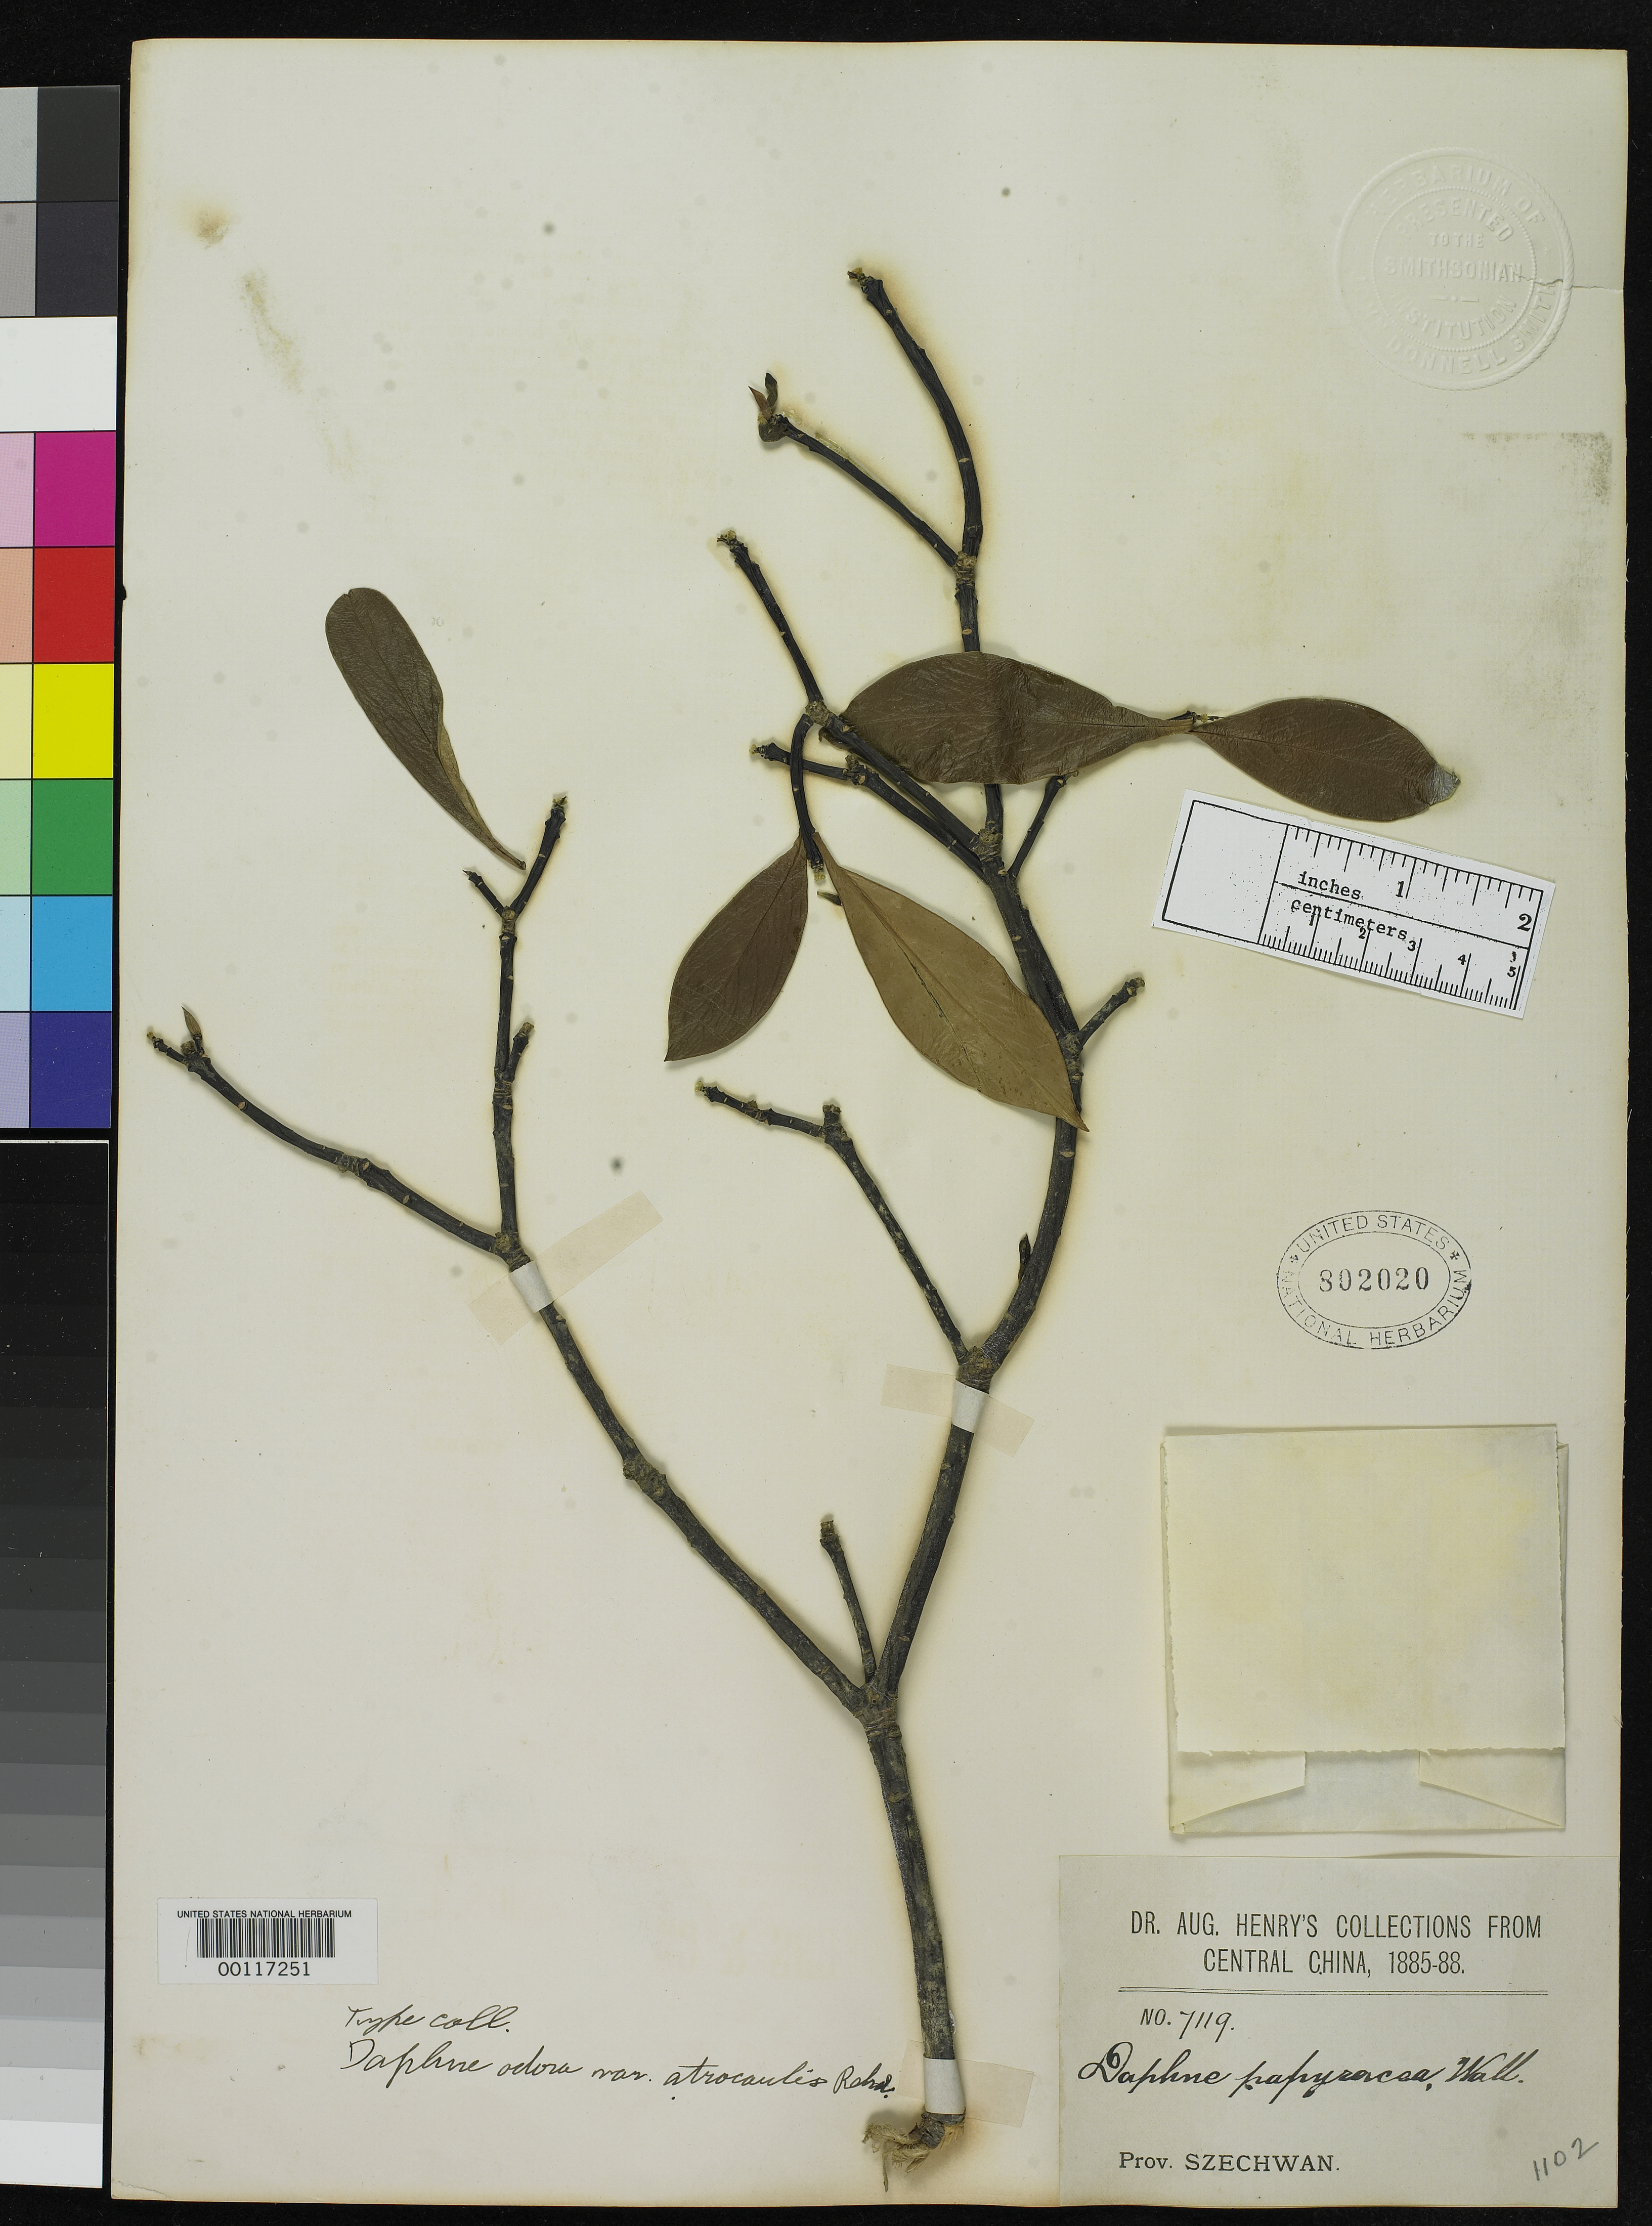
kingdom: Plantae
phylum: Tracheophyta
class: Magnoliopsida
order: Malvales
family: Thymelaeaceae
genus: Daphne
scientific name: Daphne odora var. atrocaulis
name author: Rehder in Sarg.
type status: Isotype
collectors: A. Henry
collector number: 7119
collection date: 1885/1888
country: China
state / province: Sichuan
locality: Central China. Prov. Szechwan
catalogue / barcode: US 802020